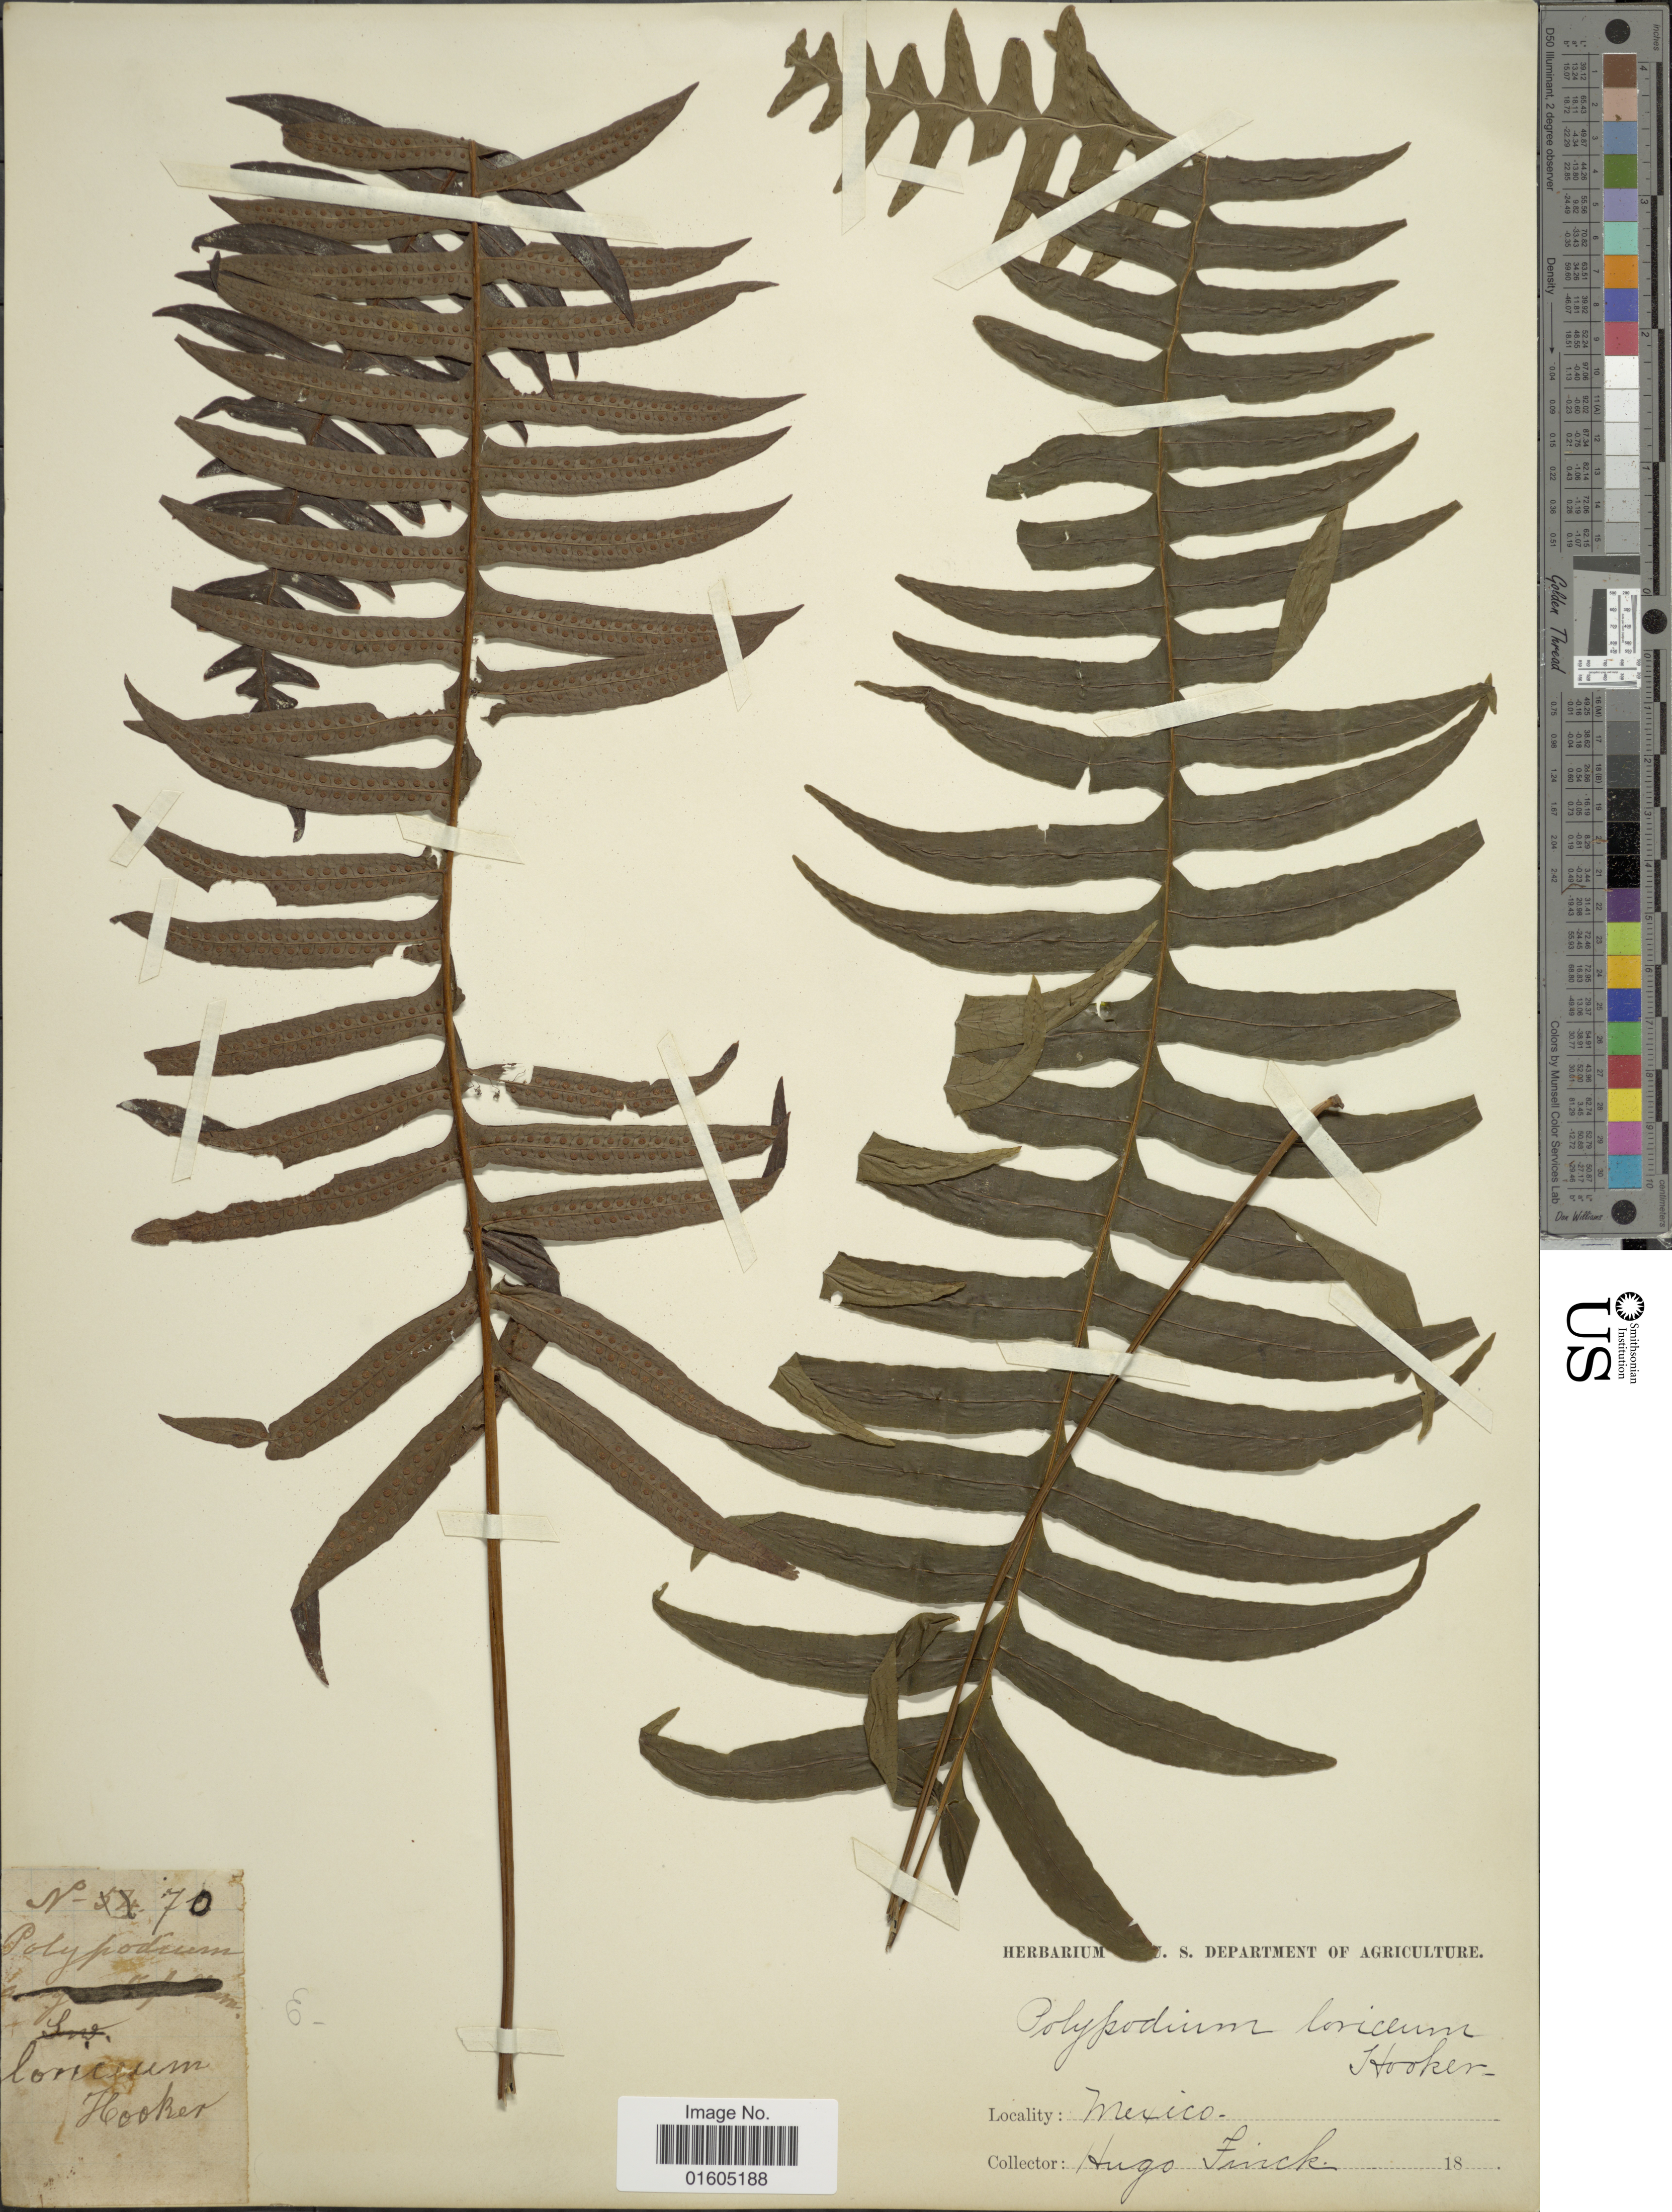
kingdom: Plantae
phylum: Tracheophyta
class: Polypodiopsida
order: Polypodiales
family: Polypodiaceae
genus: Serpocaulon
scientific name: Serpocaulon loriceum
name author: (L.) A.R. Sm.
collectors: H. Finck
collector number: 70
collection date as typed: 18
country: Mexico